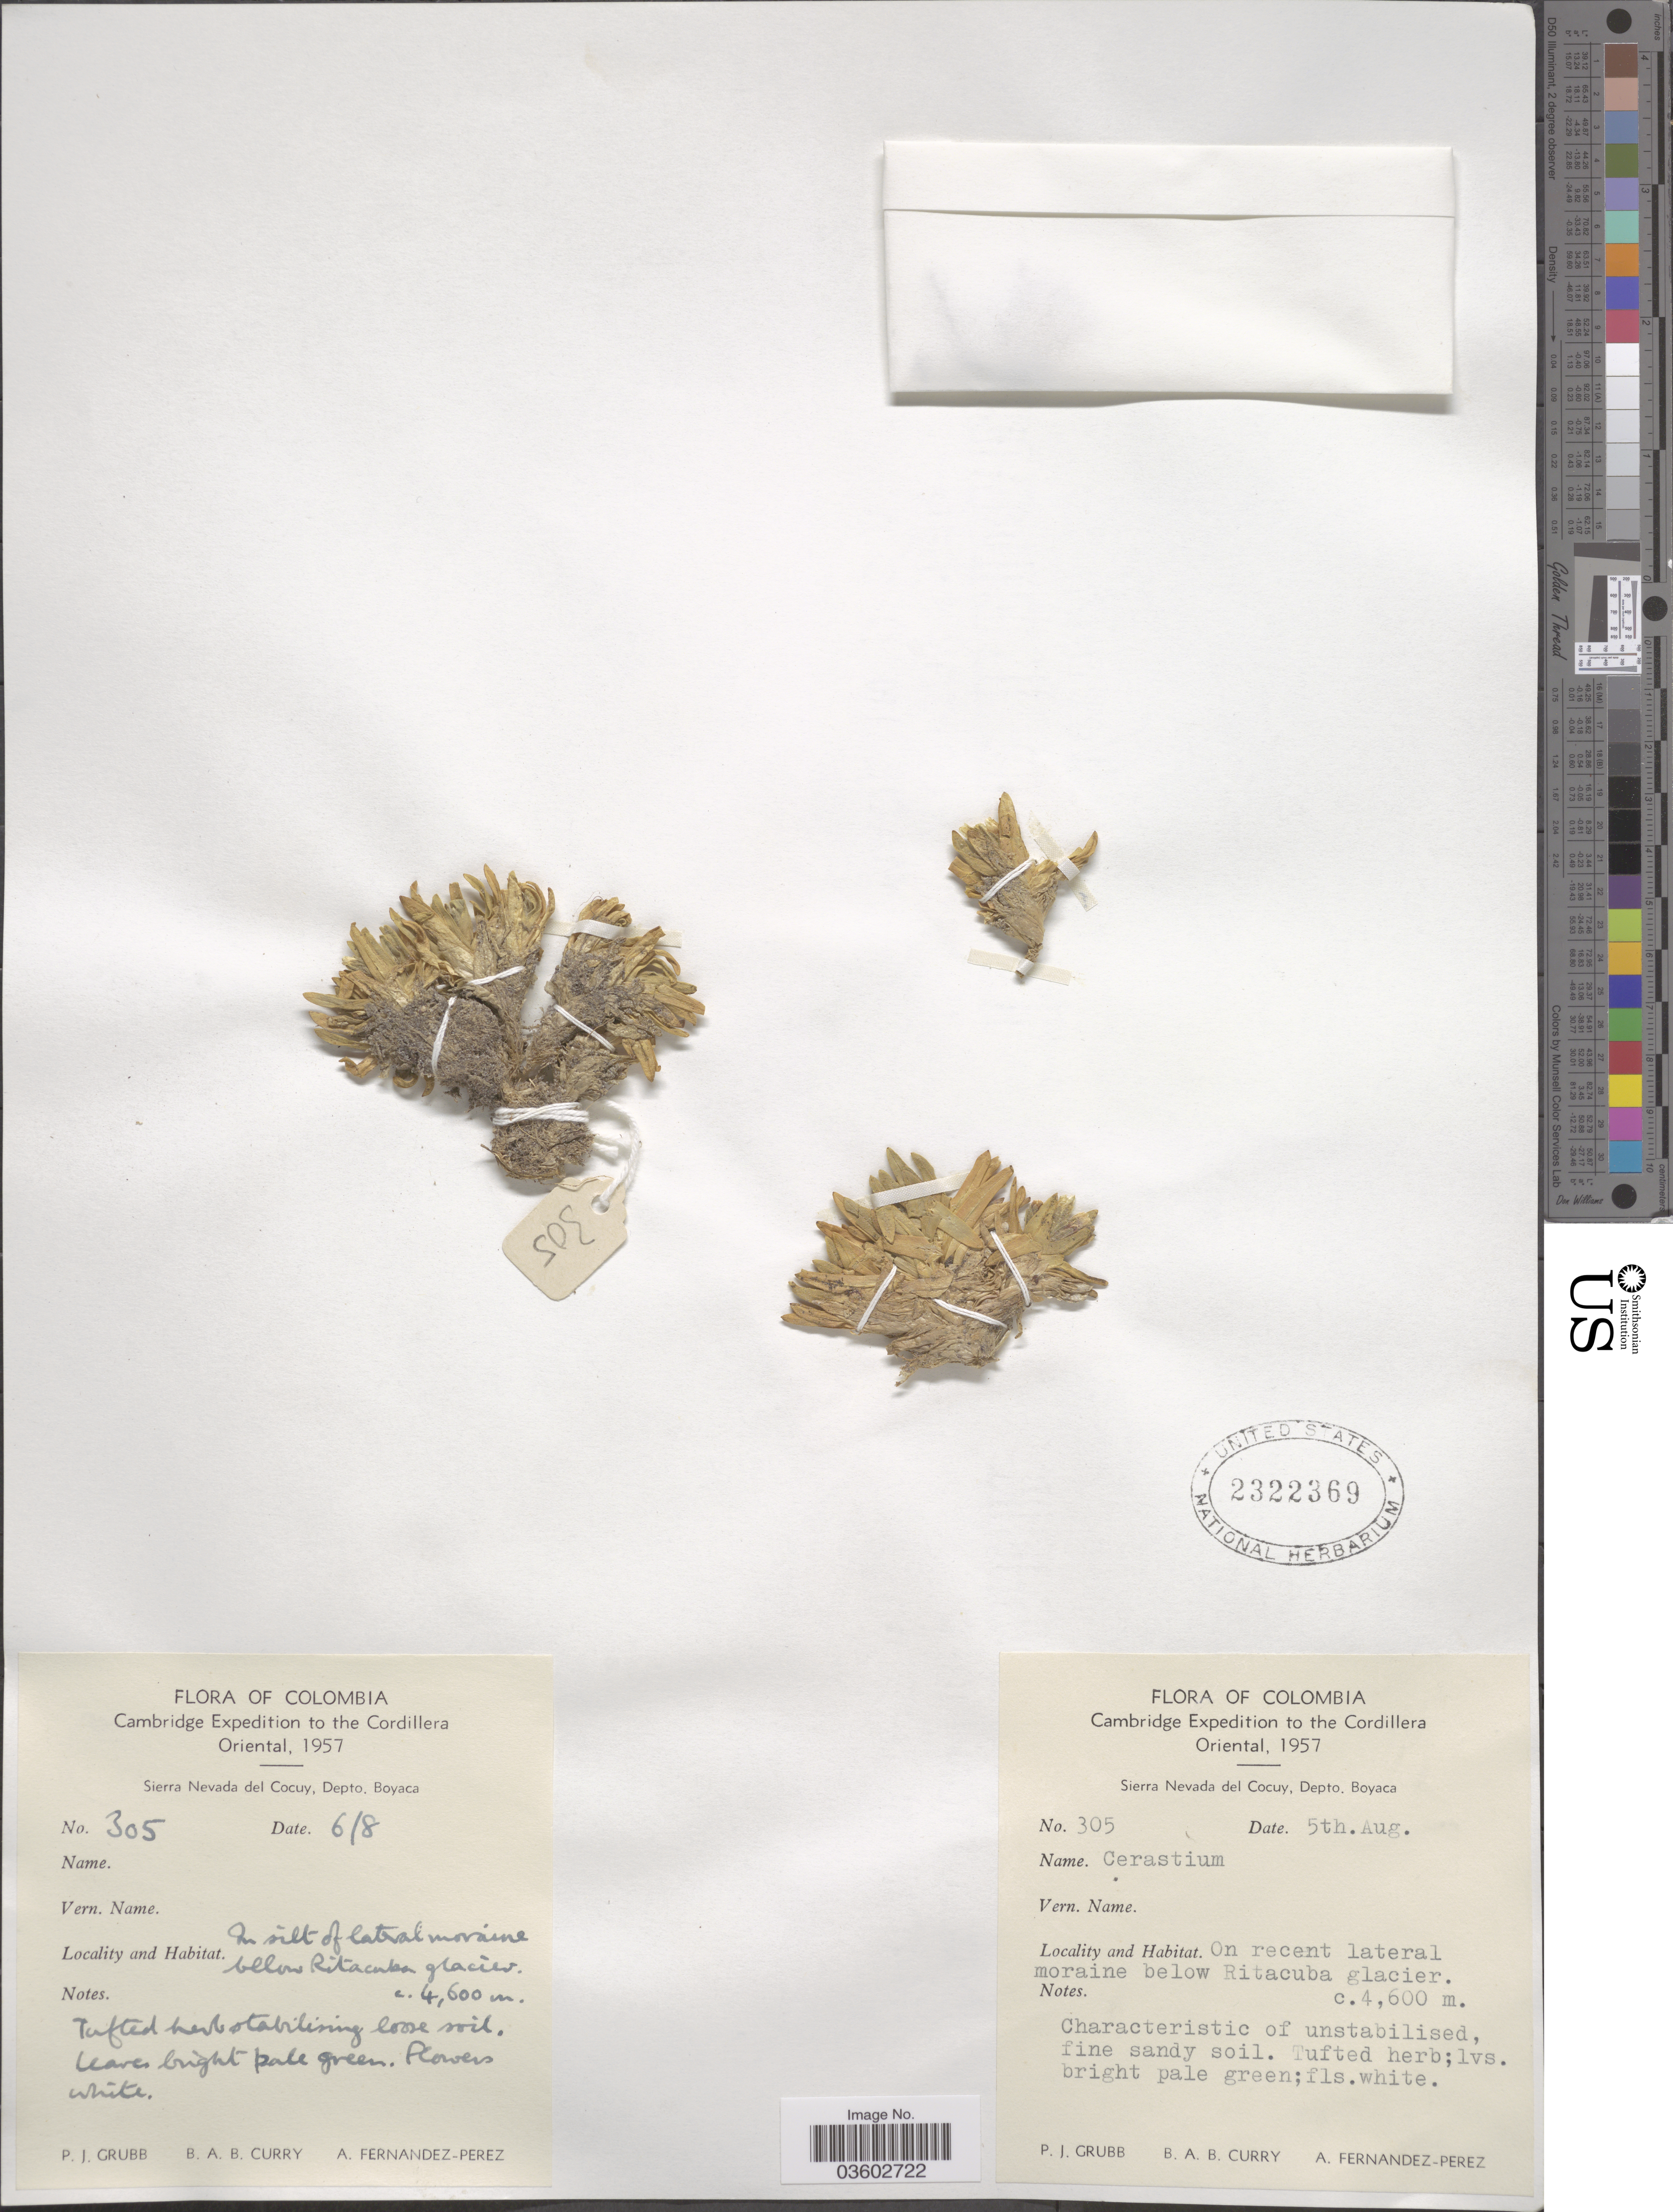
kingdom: Plantae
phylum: Tracheophyta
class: Magnoliopsida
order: Caryophyllales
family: Caryophyllaceae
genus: Cerastium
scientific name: Cerastium sp.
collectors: P. J. Grubb, B. A. B. Curry & A. Fernández-Pérez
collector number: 305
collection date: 1957-08-05/1957-08-06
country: Colombia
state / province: Boyacá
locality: The Cordillera Oriental. Sierra Nevada del Cocuy, Depto. Boyaca. Below Ritacuba glacier.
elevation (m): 4600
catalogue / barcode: US 2322369